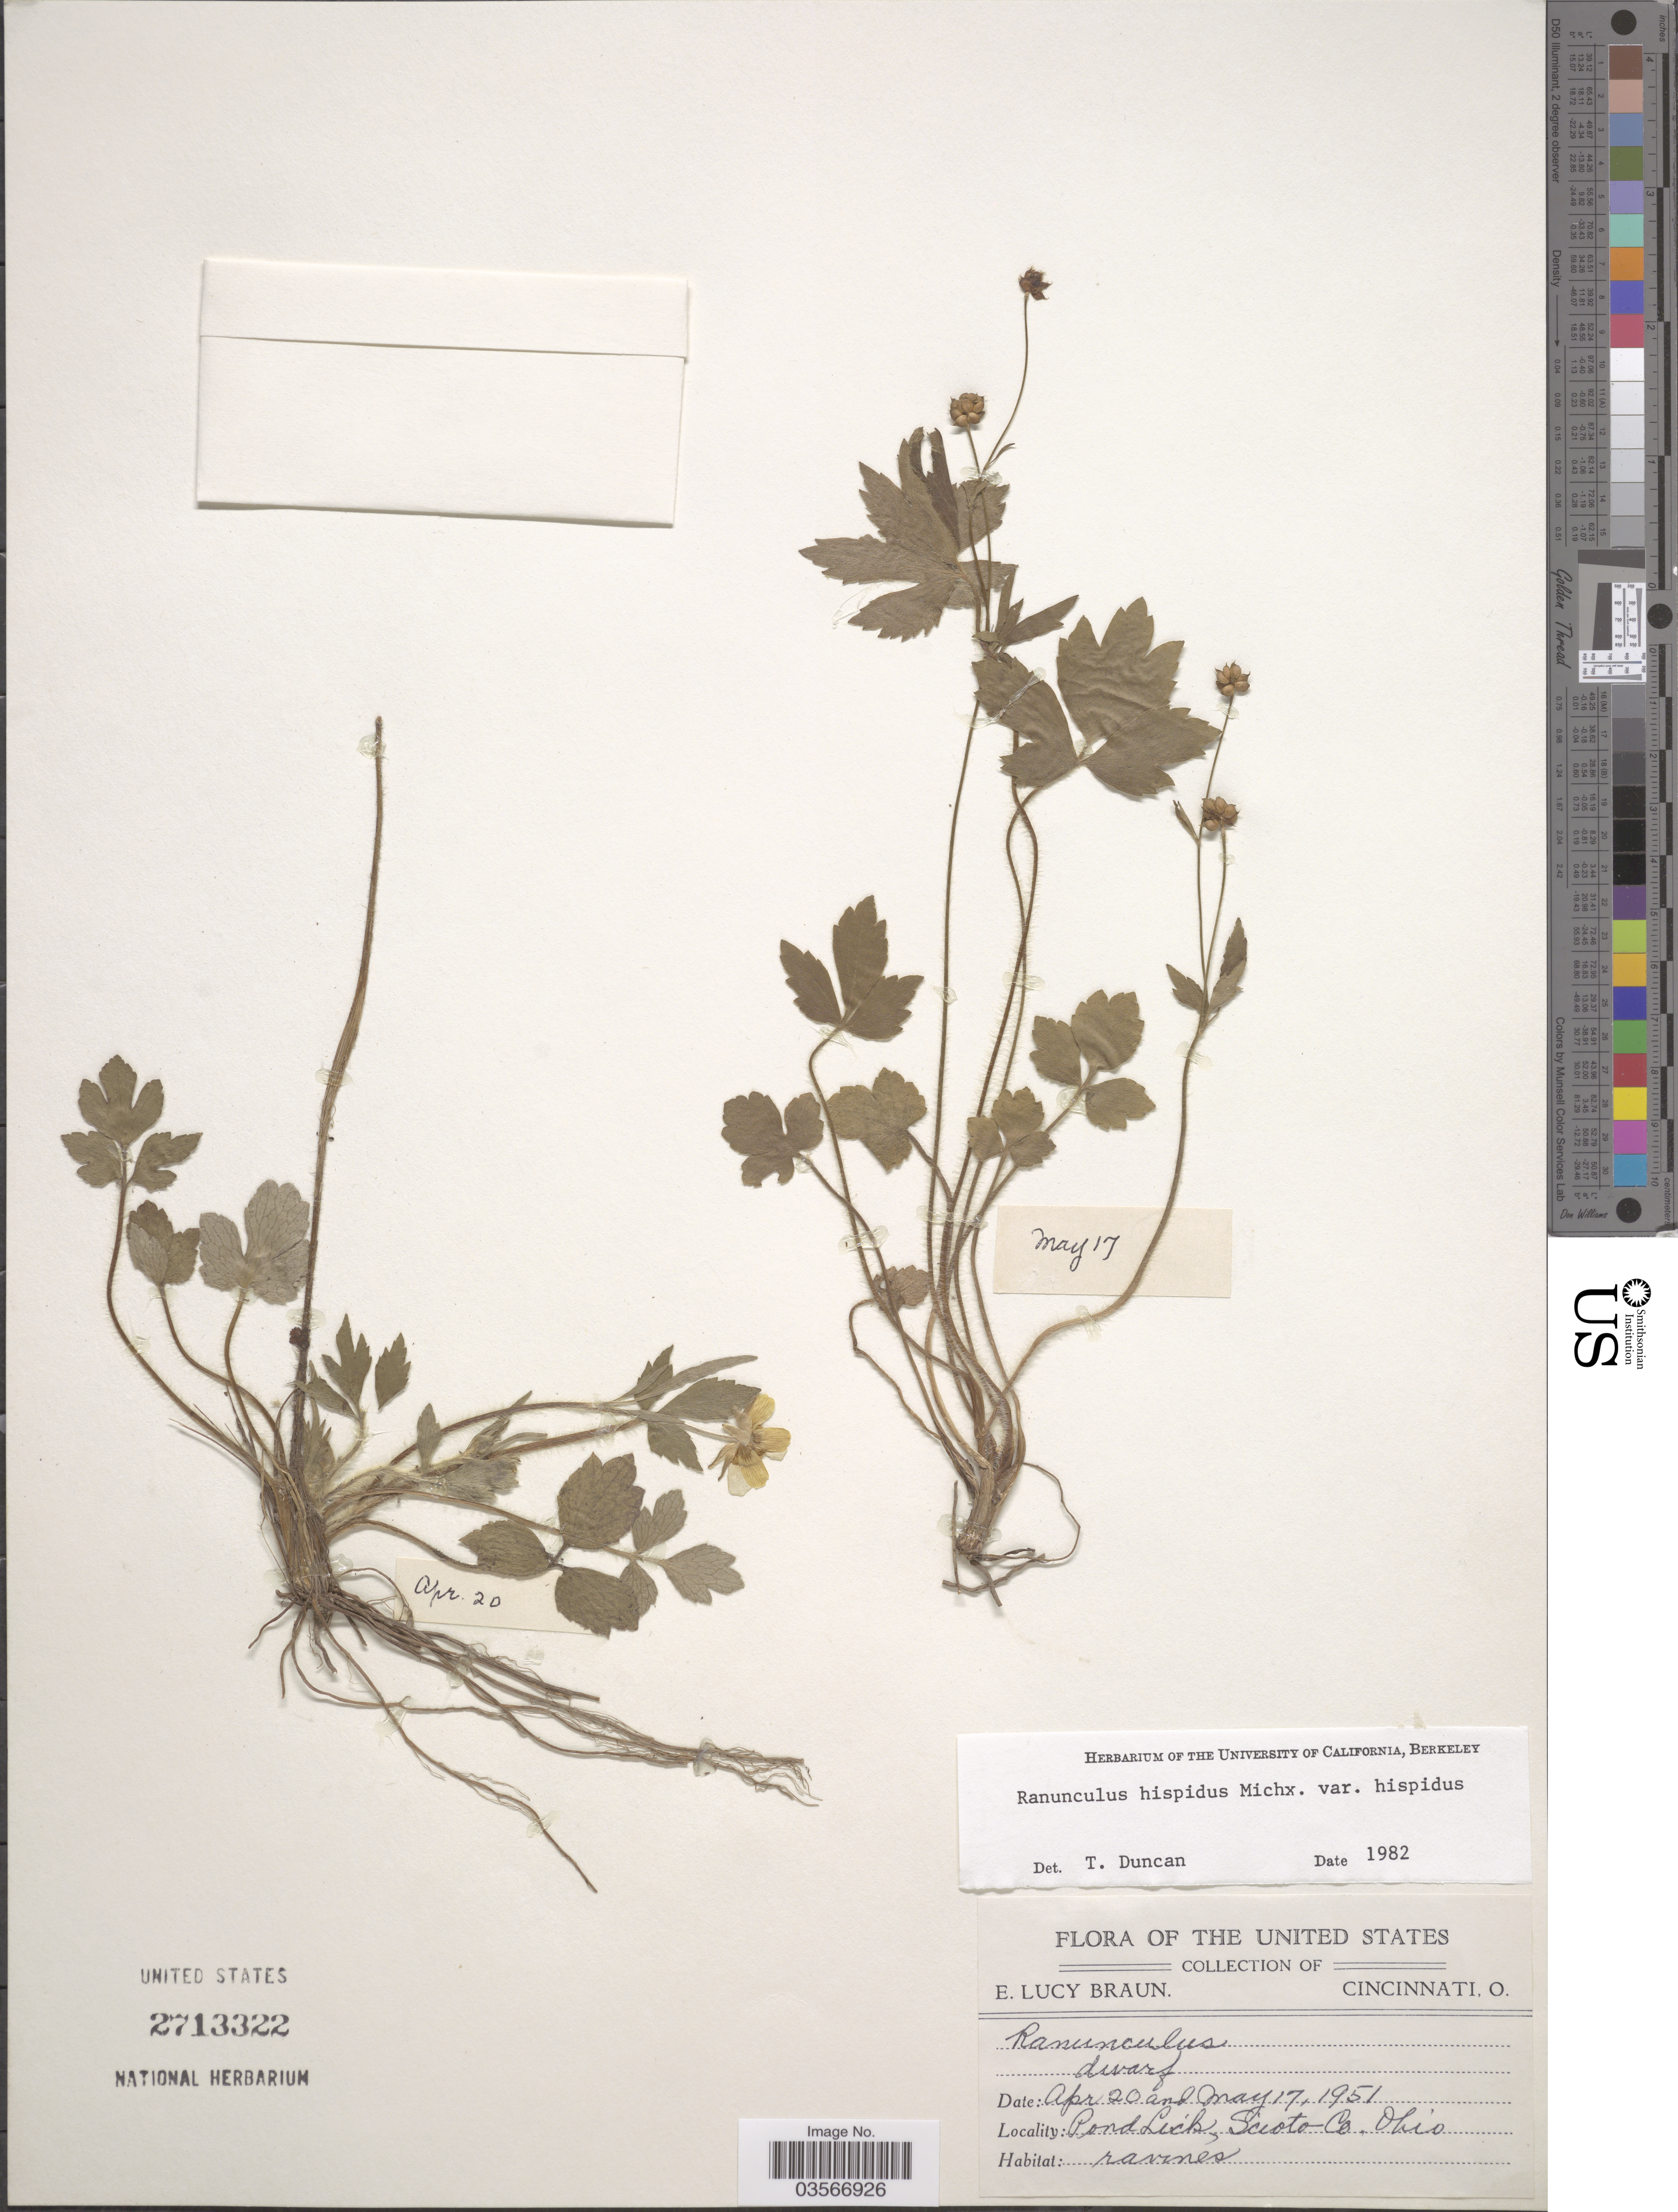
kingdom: Plantae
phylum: Tracheophyta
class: Magnoliopsida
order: Ranunculales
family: Ranunculaceae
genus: Ranunculus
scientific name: Ranunculus hispidus var. hispidus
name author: Michx.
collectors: E. L. Braun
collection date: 1951-04-20/1951-05-17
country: United States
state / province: Ohio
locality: Pond Lick, Scioto Co.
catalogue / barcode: US 2713322